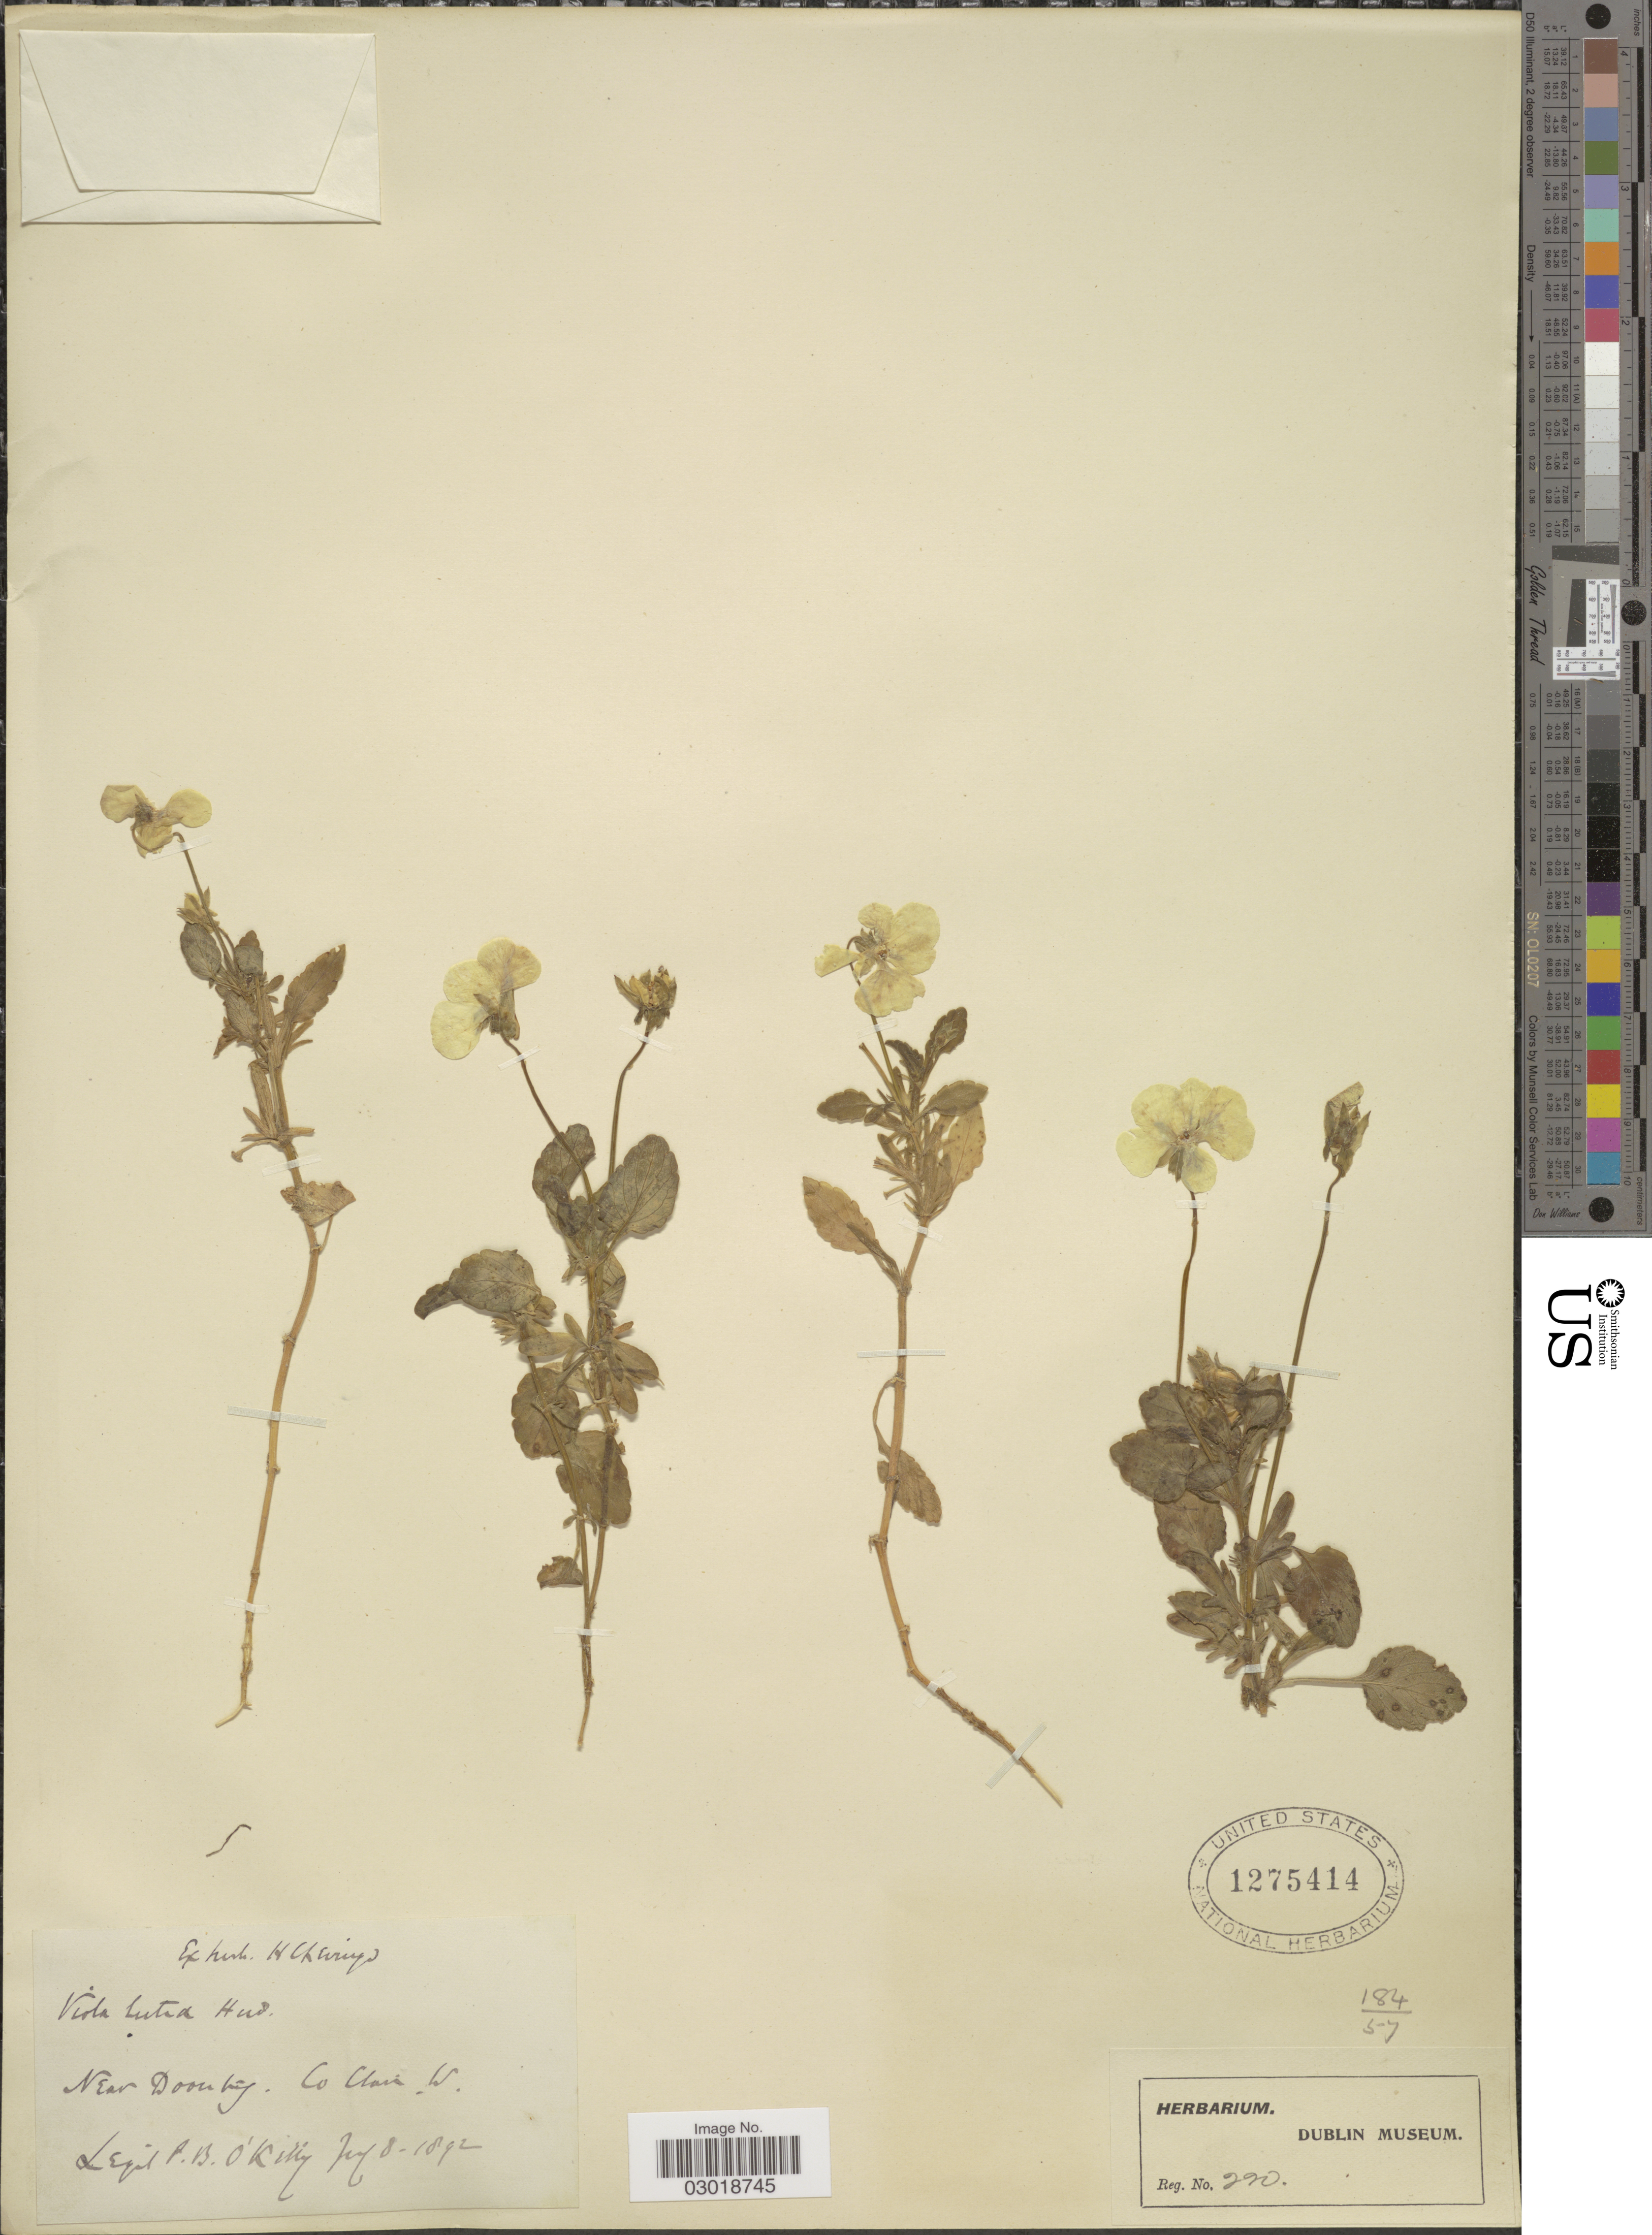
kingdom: Plantae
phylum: Tracheophyta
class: Magnoliopsida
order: Malpighiales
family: Violaceae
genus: Viola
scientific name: Viola lutea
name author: Huds.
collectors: P. O'Kelly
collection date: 1892-07-08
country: Ireland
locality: Near Doolin. Co. Clare W.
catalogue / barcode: US 1275414